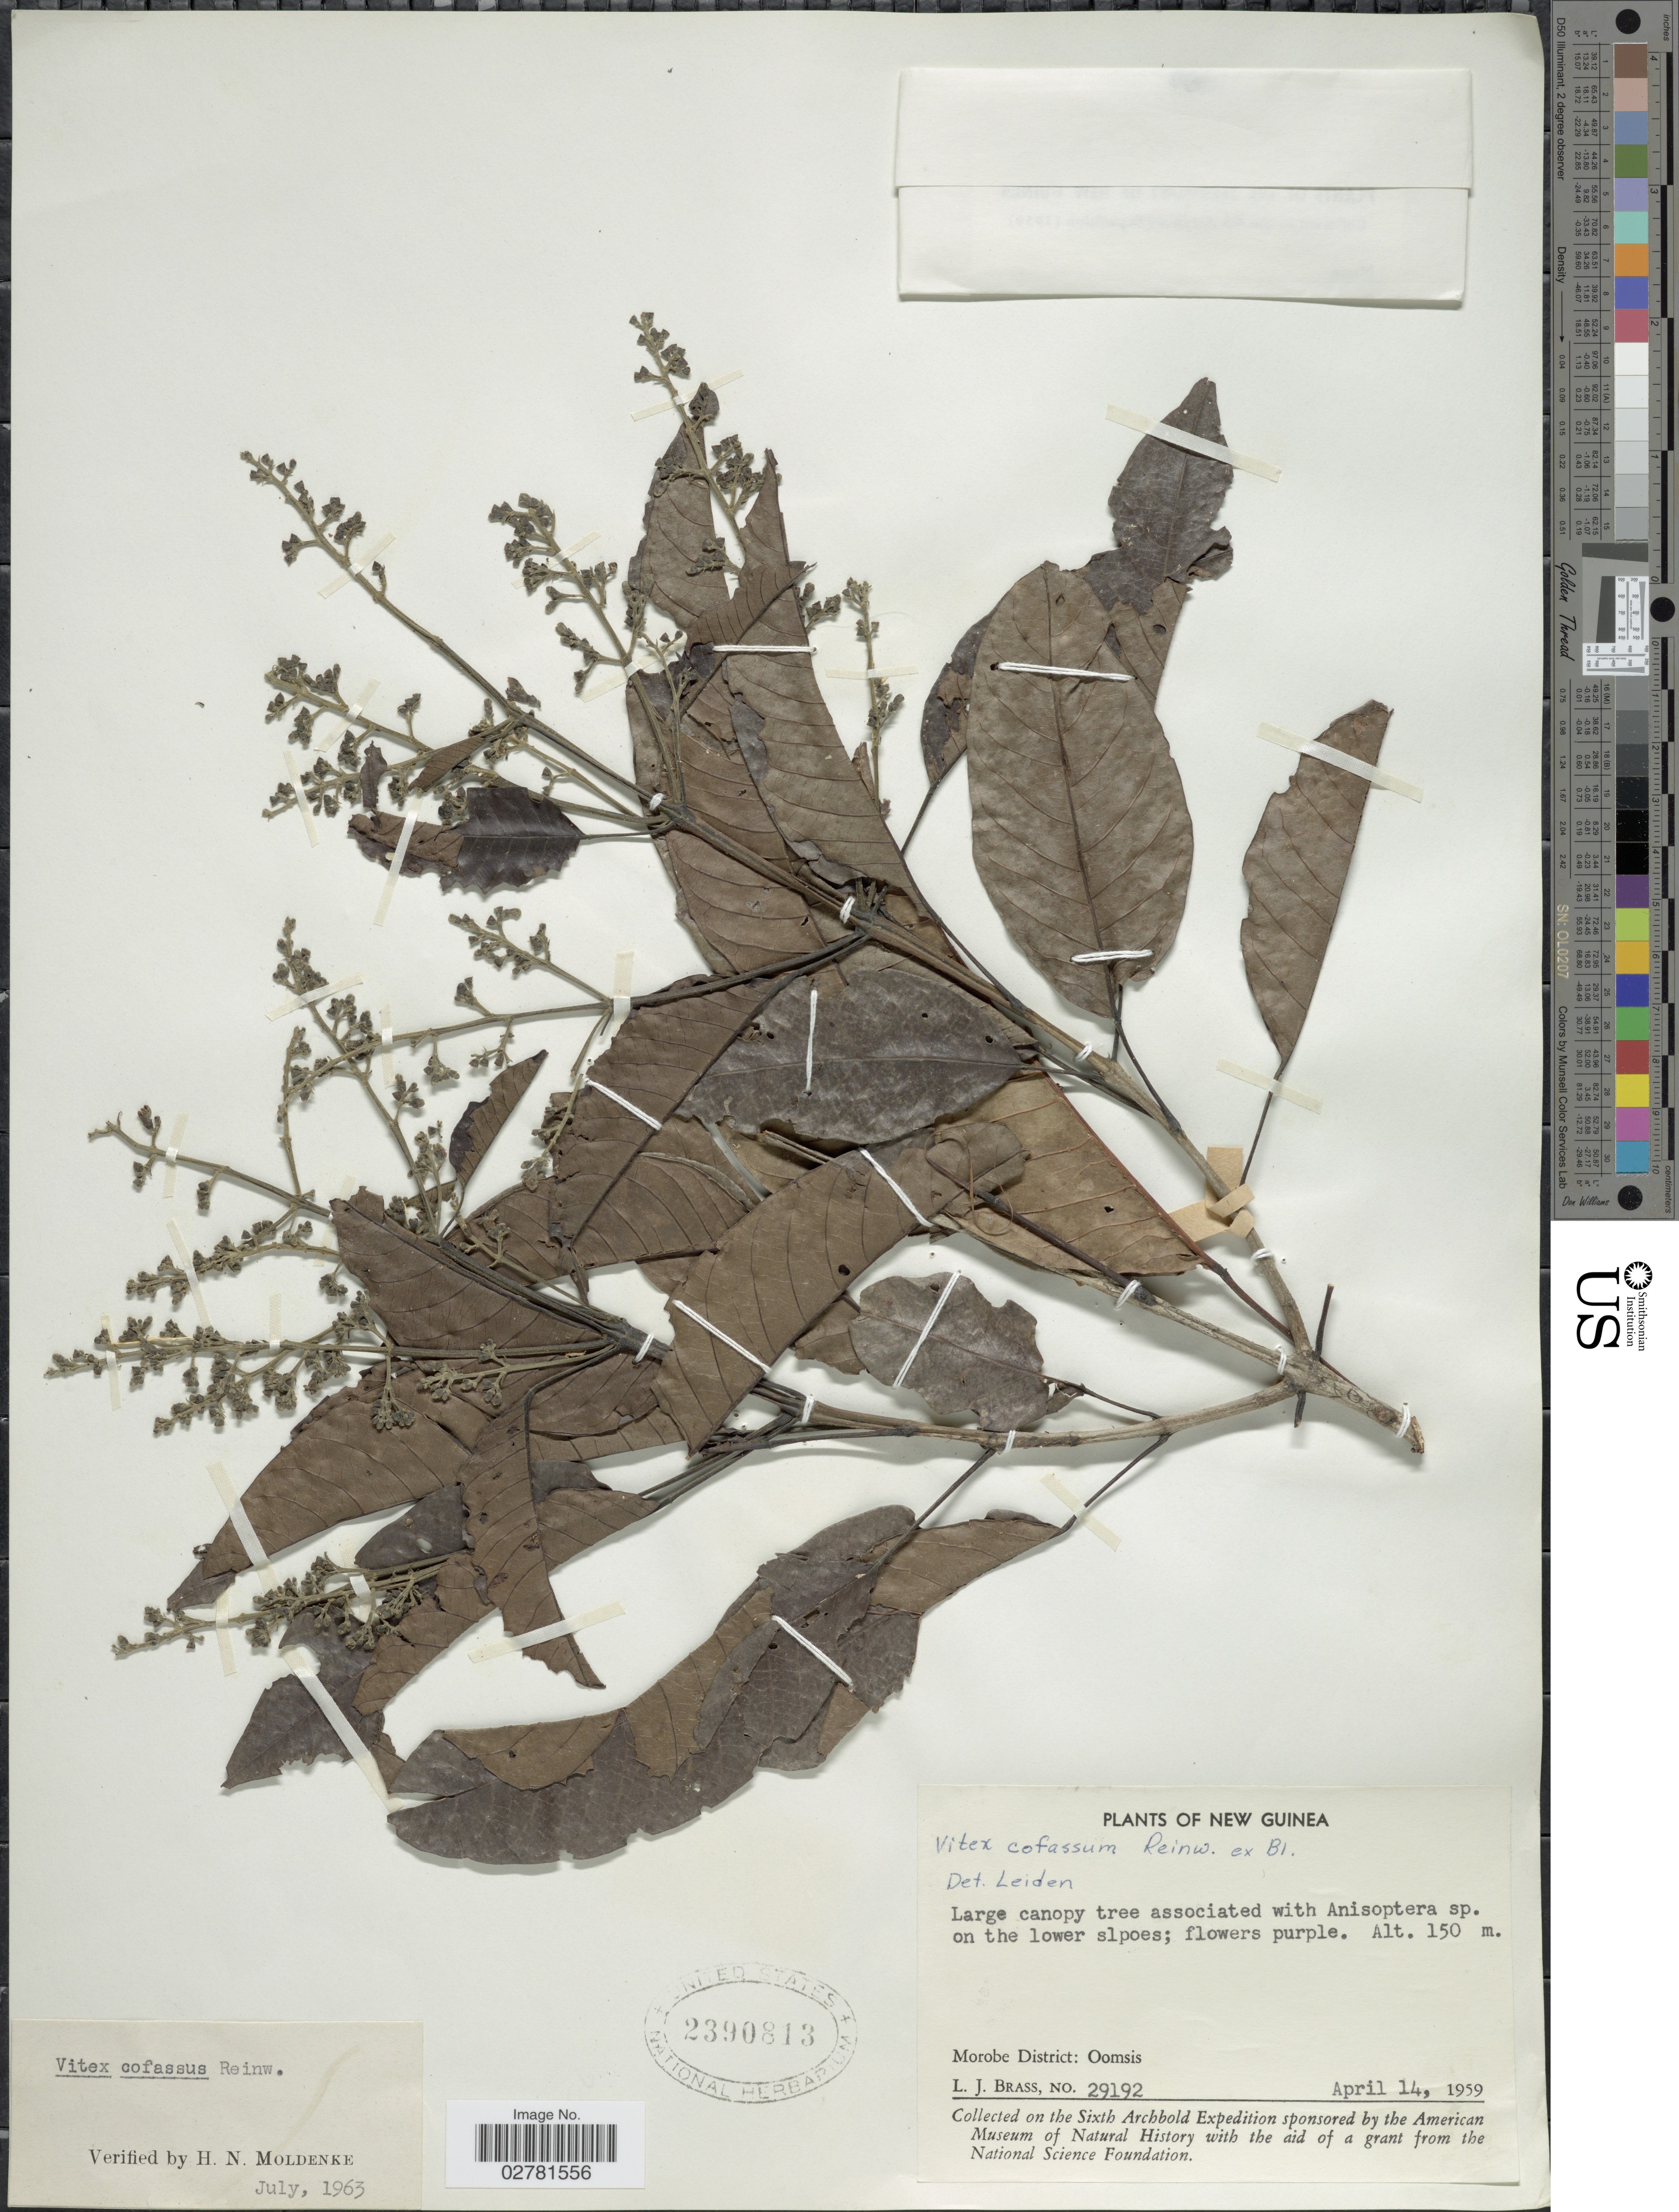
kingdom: Plantae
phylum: Tracheophyta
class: Magnoliopsida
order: Lamiales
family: Lamiaceae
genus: Vitex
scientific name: Vitex cofassus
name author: Reinw. ex Blume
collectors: L. J. Brass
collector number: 29192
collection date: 1959-04-14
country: Papua New Guinea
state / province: Morobe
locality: New Guinea. Morobe District: Oomsis.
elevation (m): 150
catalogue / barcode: US 2390813